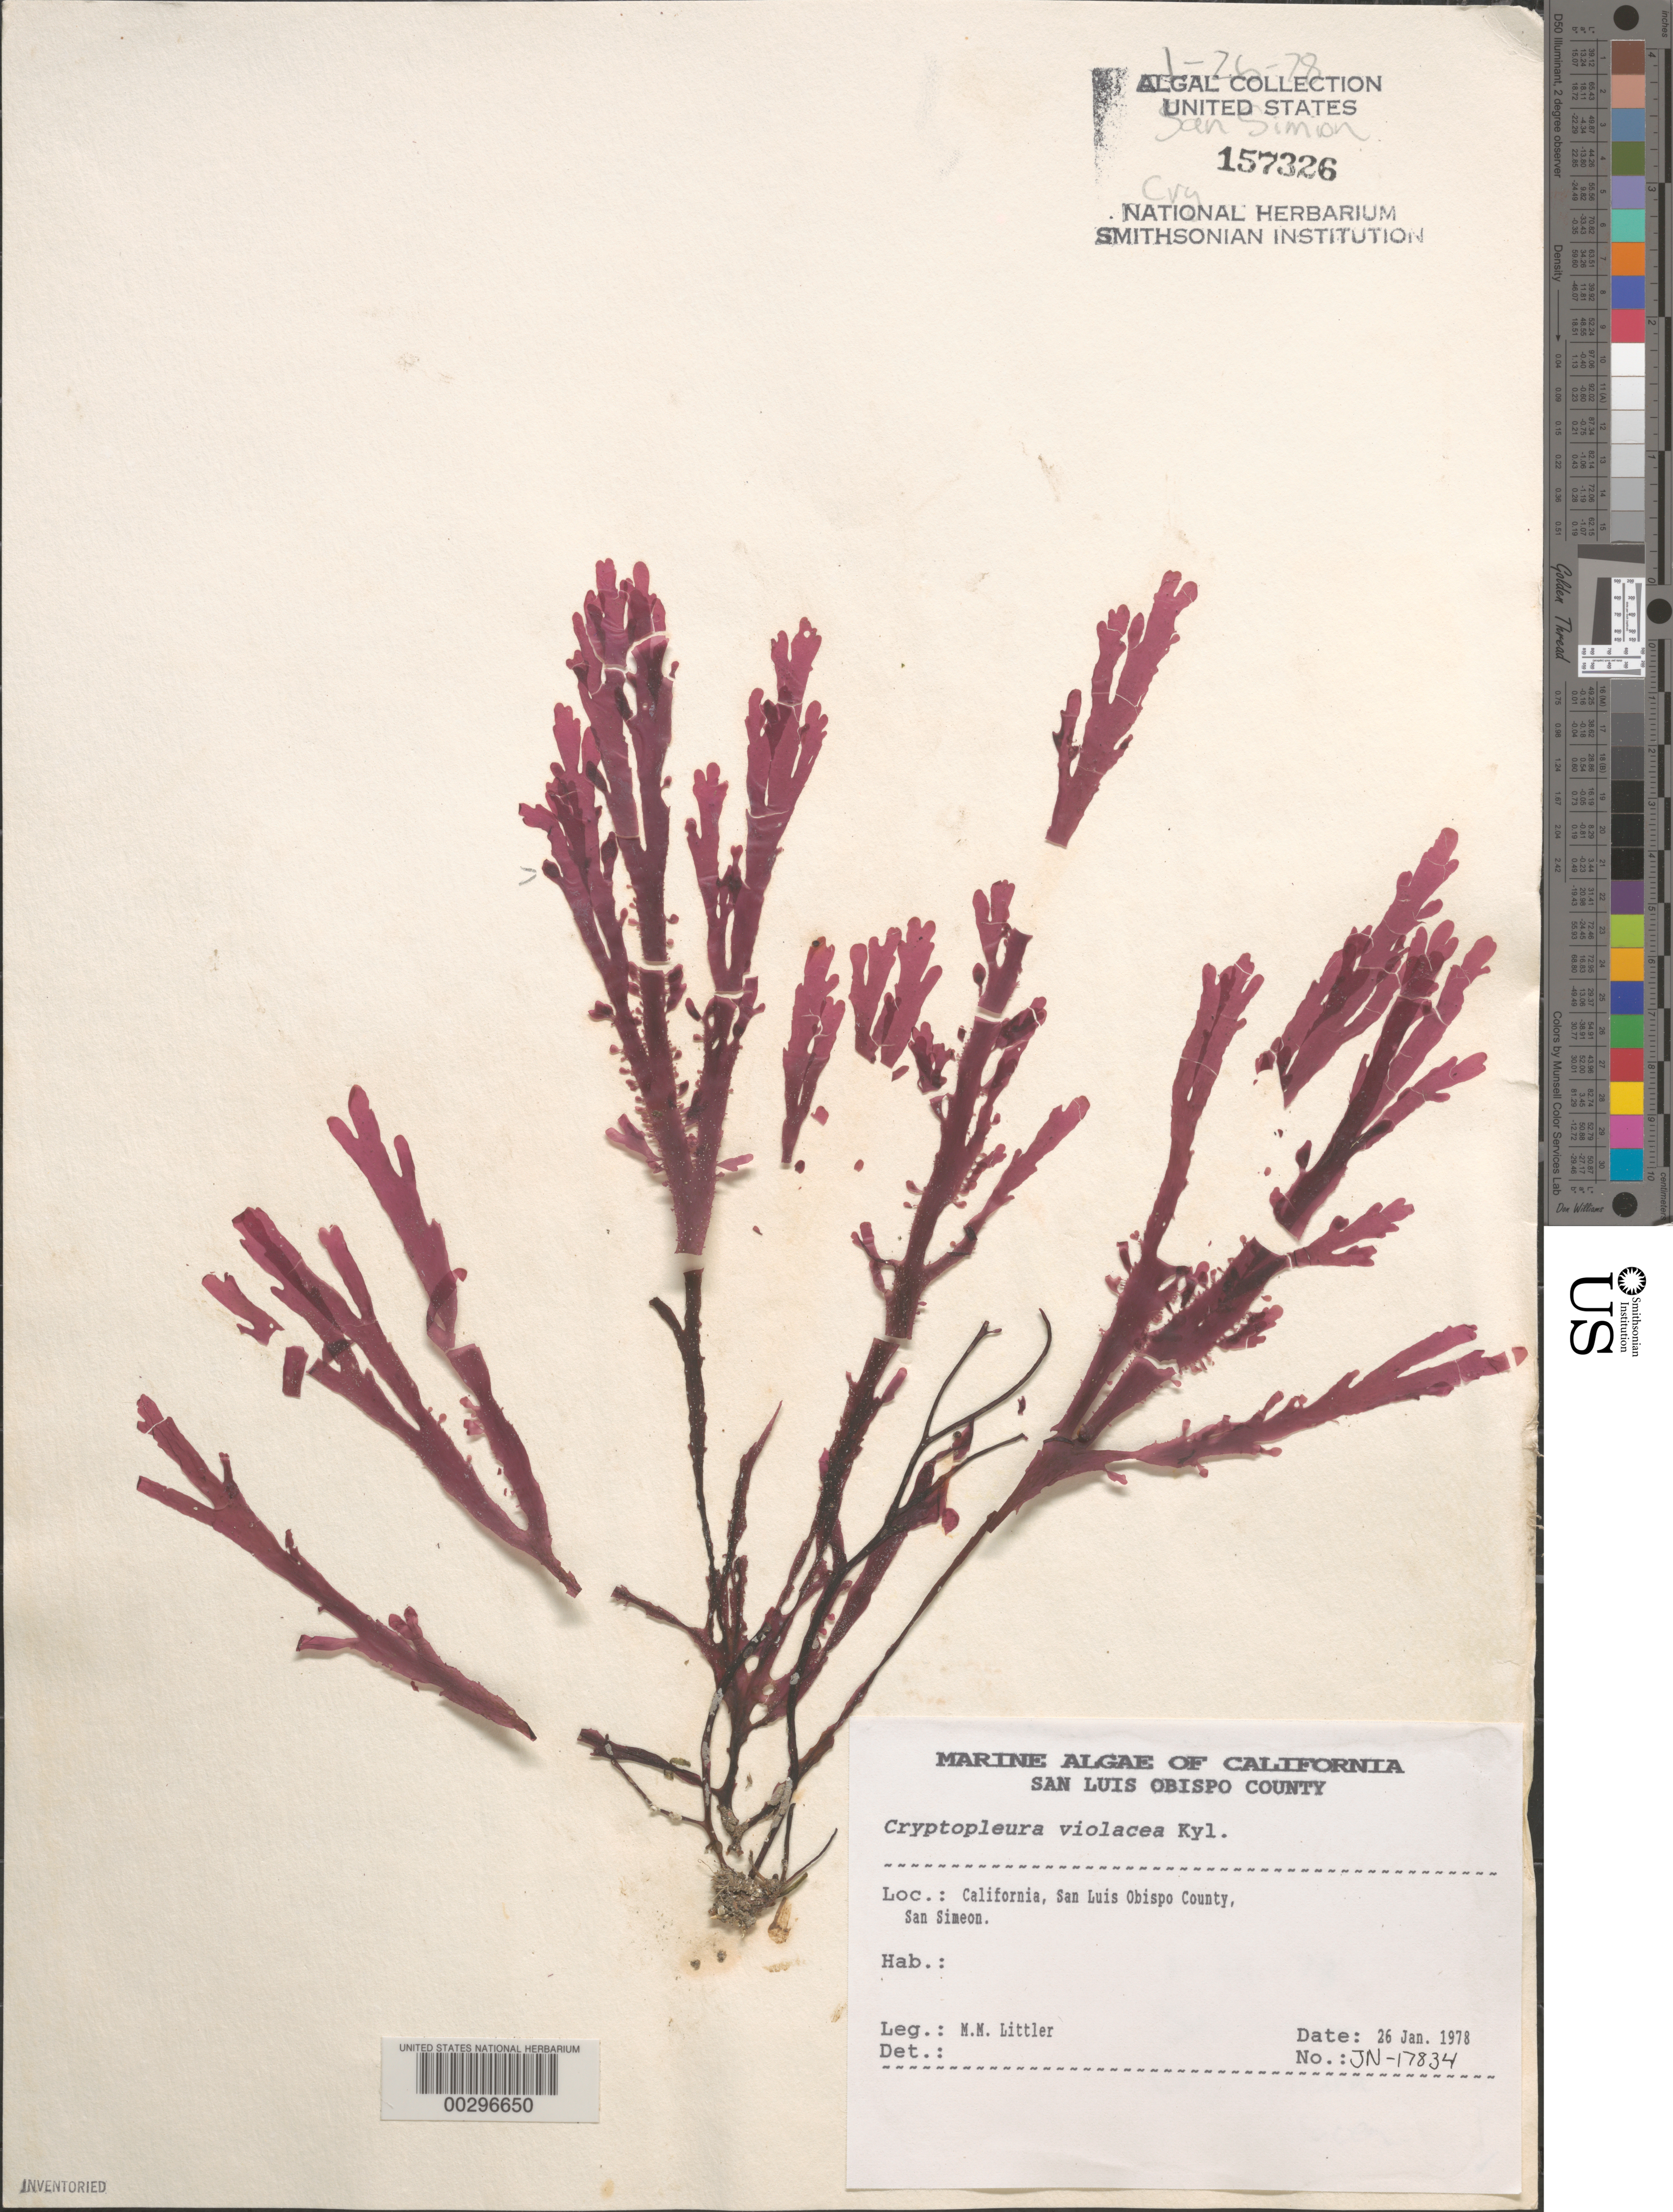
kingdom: Plantae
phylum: Rhodophyta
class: Florideophyceae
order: Ceramiales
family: Delesseriaceae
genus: Cryptopleura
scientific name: Cryptopleura violacea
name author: (J. Ag.) Kylin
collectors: M. M. Littler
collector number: Jn-17834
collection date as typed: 26 Jan 1979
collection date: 1979-01-26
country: United States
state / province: California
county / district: San Luis Obispo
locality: San Simeon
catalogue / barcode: US 157326